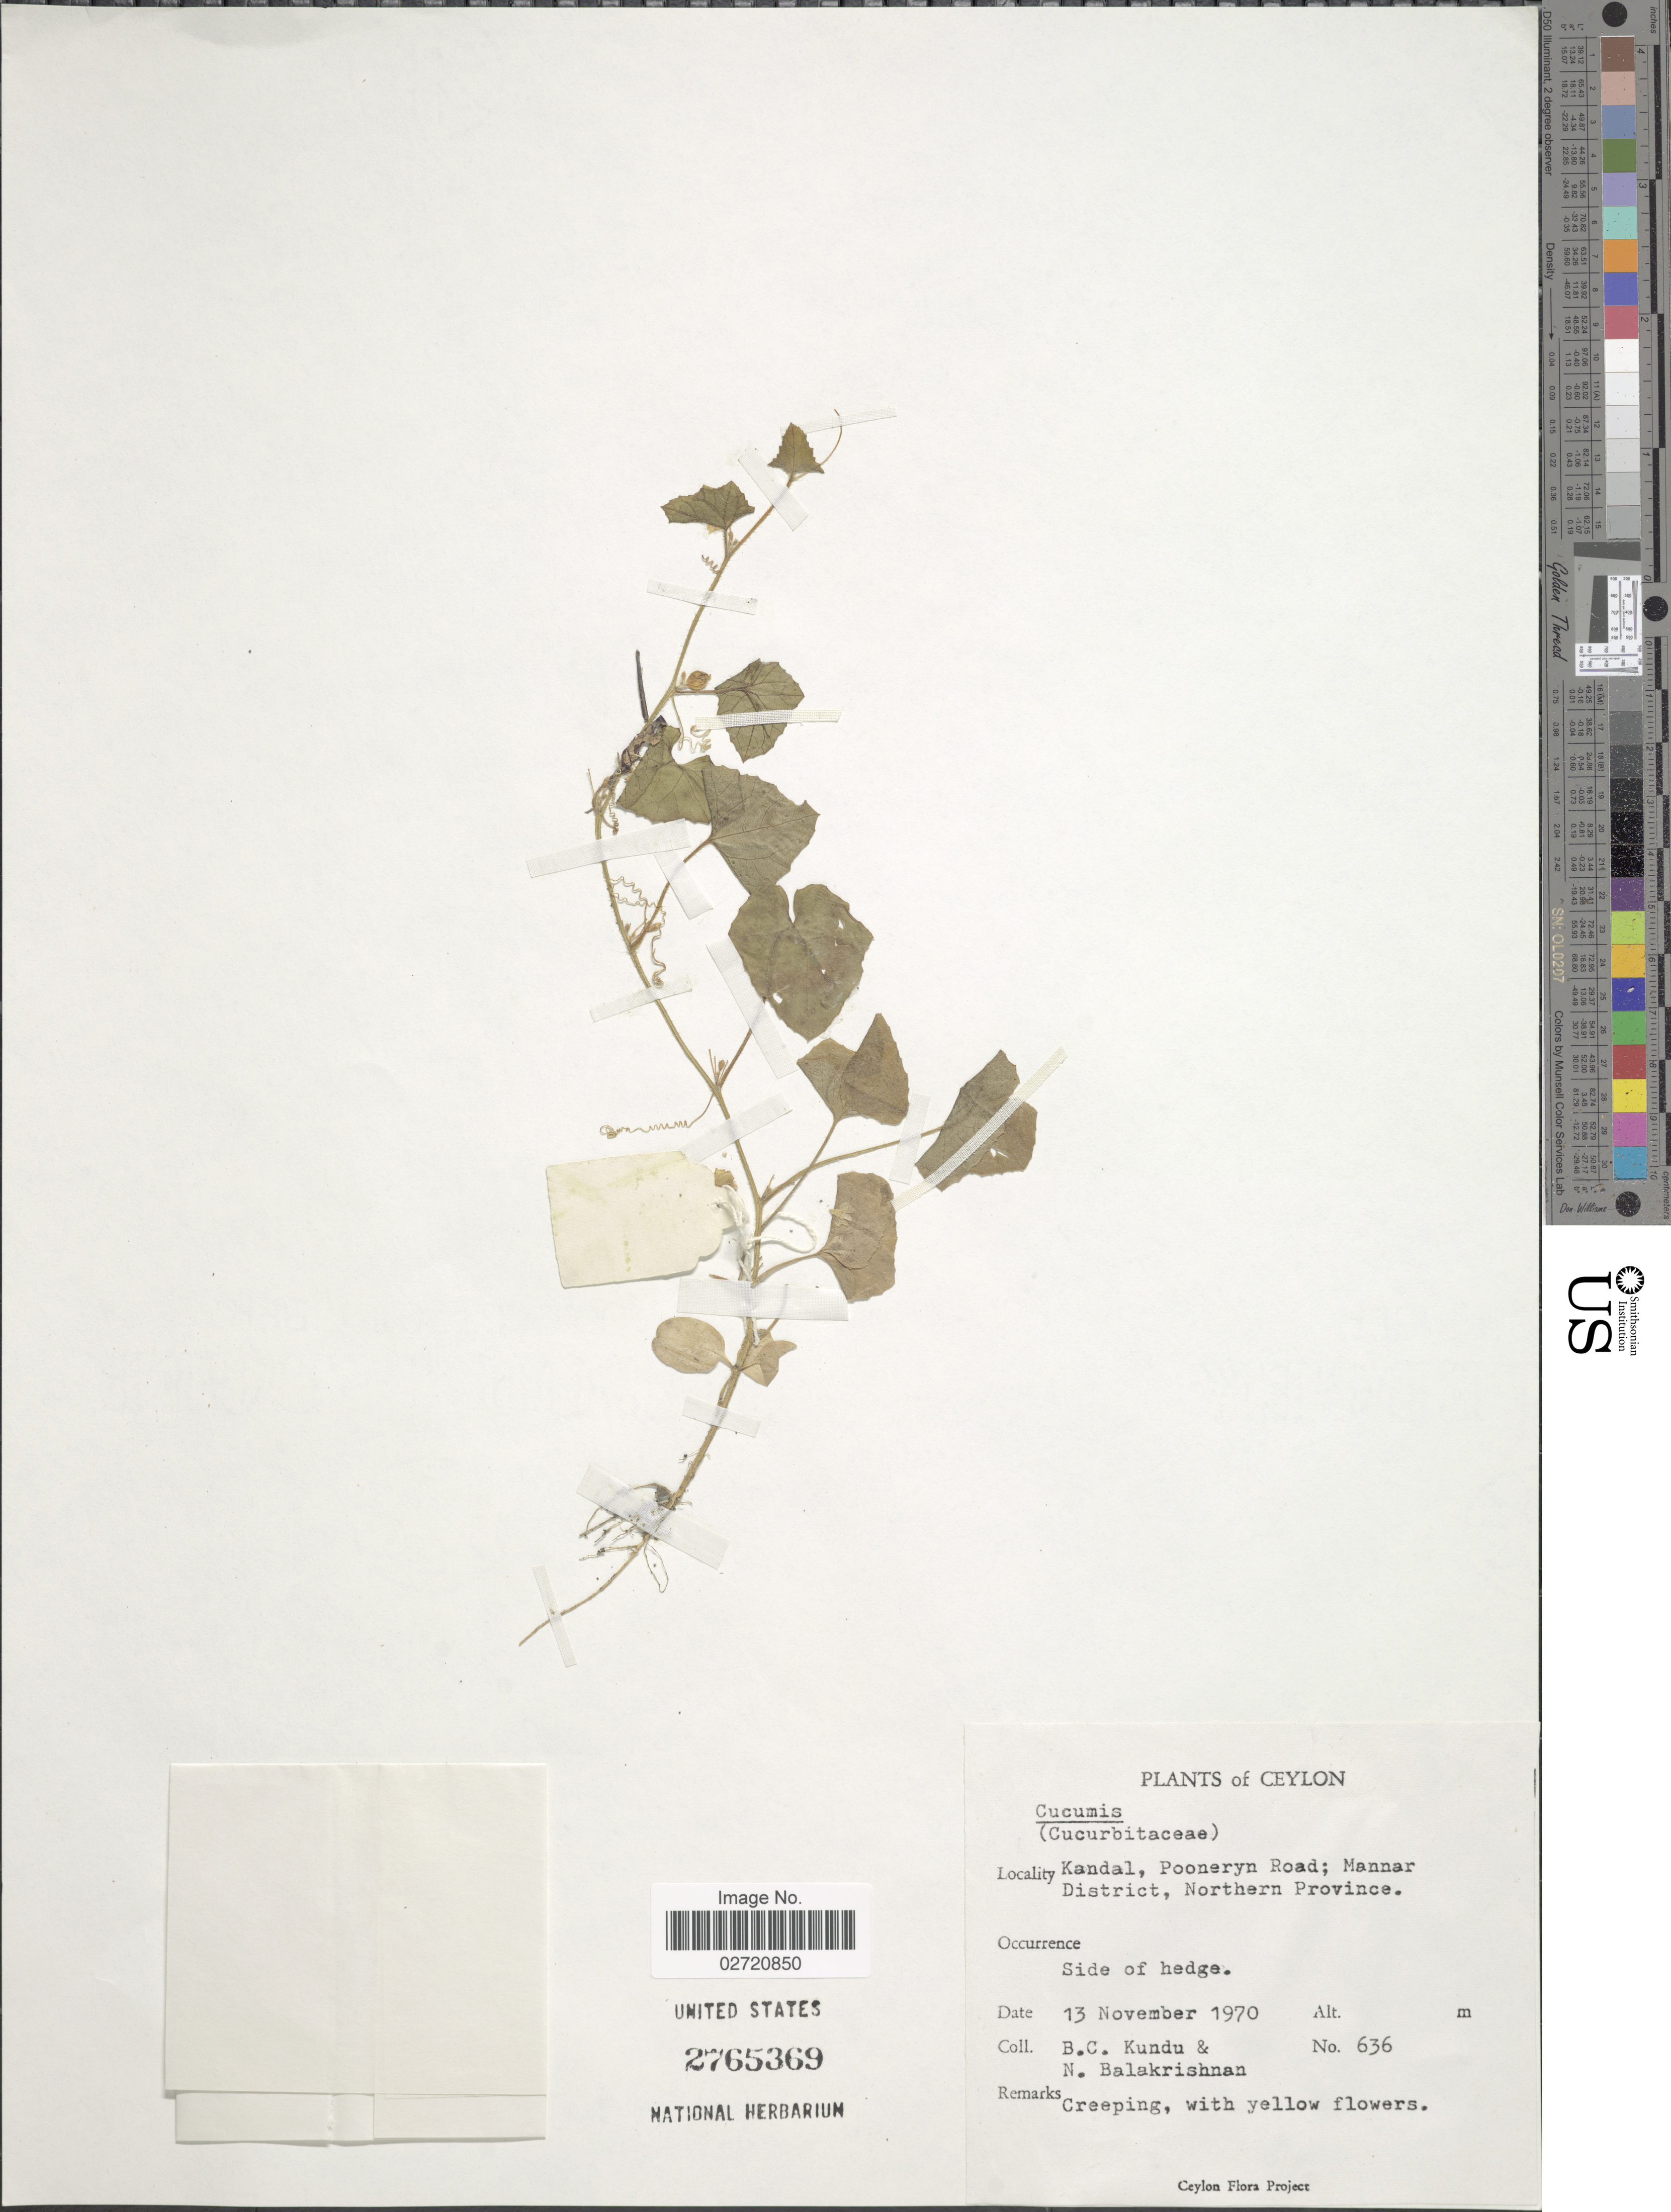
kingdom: Plantae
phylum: Tracheophyta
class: Magnoliopsida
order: Cucurbitales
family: Cucurbitaceae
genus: Cucumis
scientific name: Cucumis sp.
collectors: B. C. Kundu & N. Balakrishnan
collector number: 636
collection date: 1970-11-13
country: Sri Lanka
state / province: Northern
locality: Ceylon. Kandal, Pooneryn Road; Mannar District, Northern Province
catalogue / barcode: US 2765369